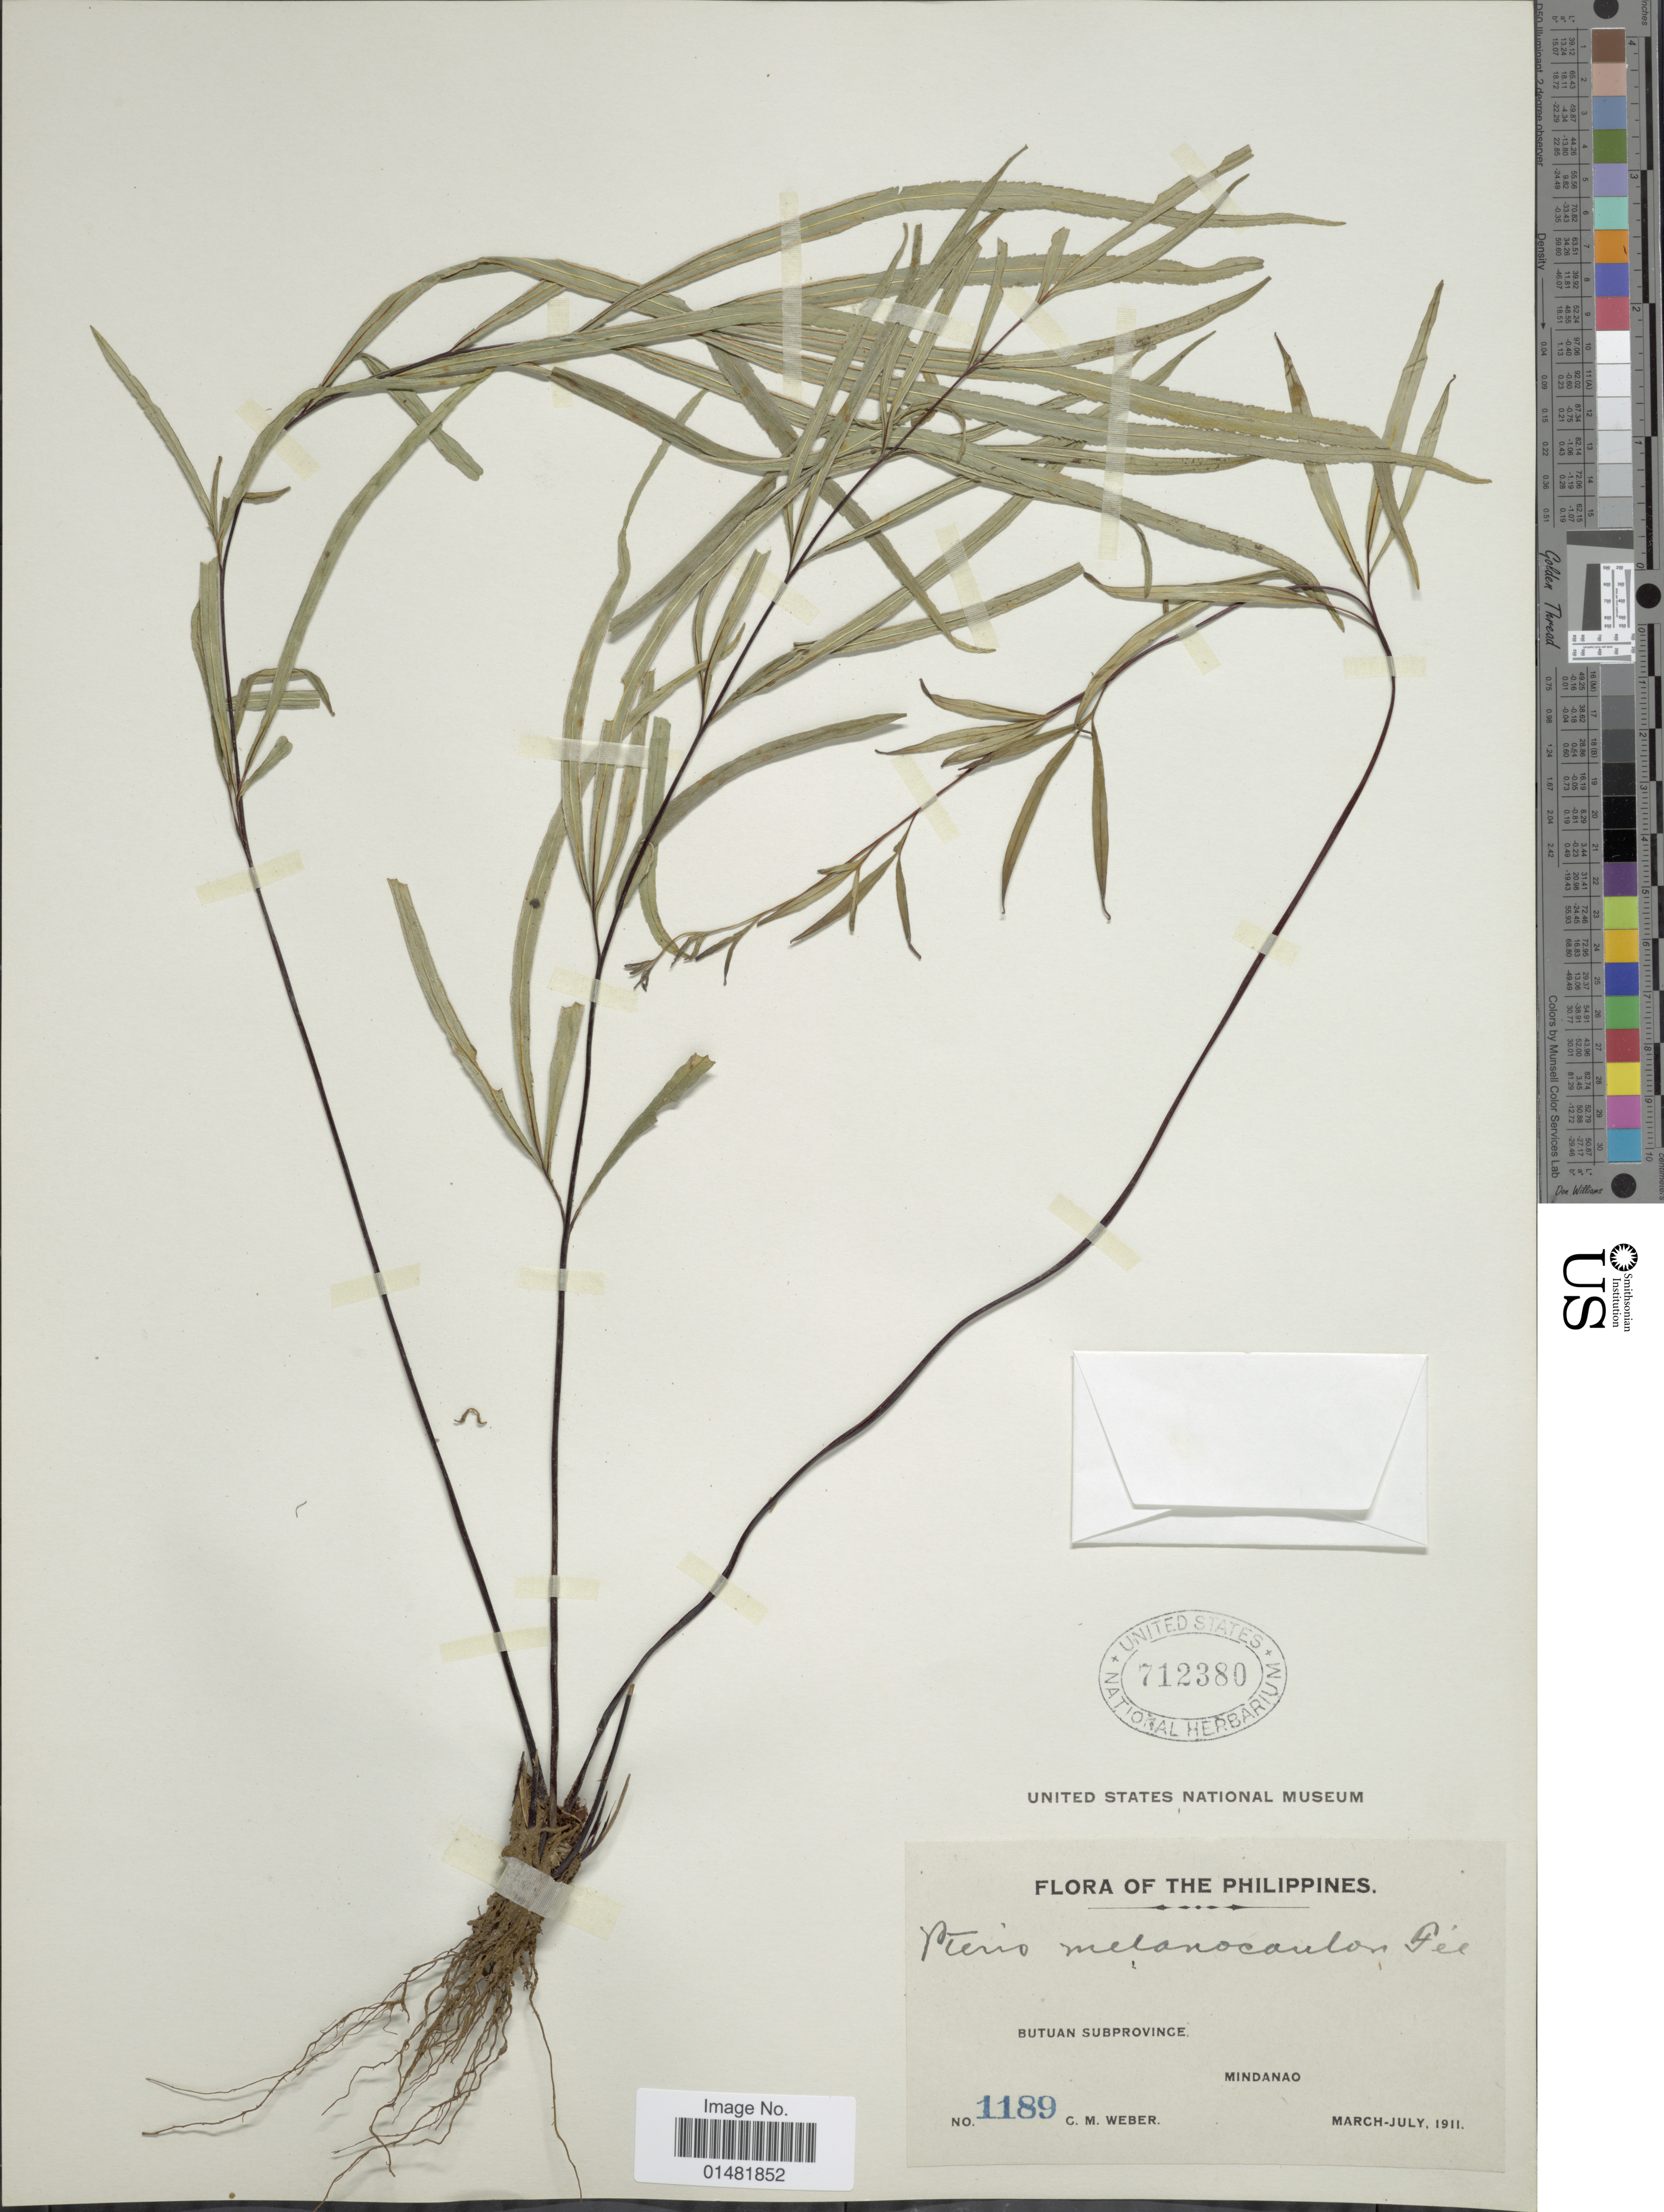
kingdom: Plantae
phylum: Tracheophyta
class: Polypodiopsida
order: Polypodiales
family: Pteridaceae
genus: Pteris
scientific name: Pteris melanocaulon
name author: Fée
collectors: C. M. Weber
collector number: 1189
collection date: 1911-03/1911-07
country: Philippines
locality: Butuan Subprovince, Mindanao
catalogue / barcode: US 712380